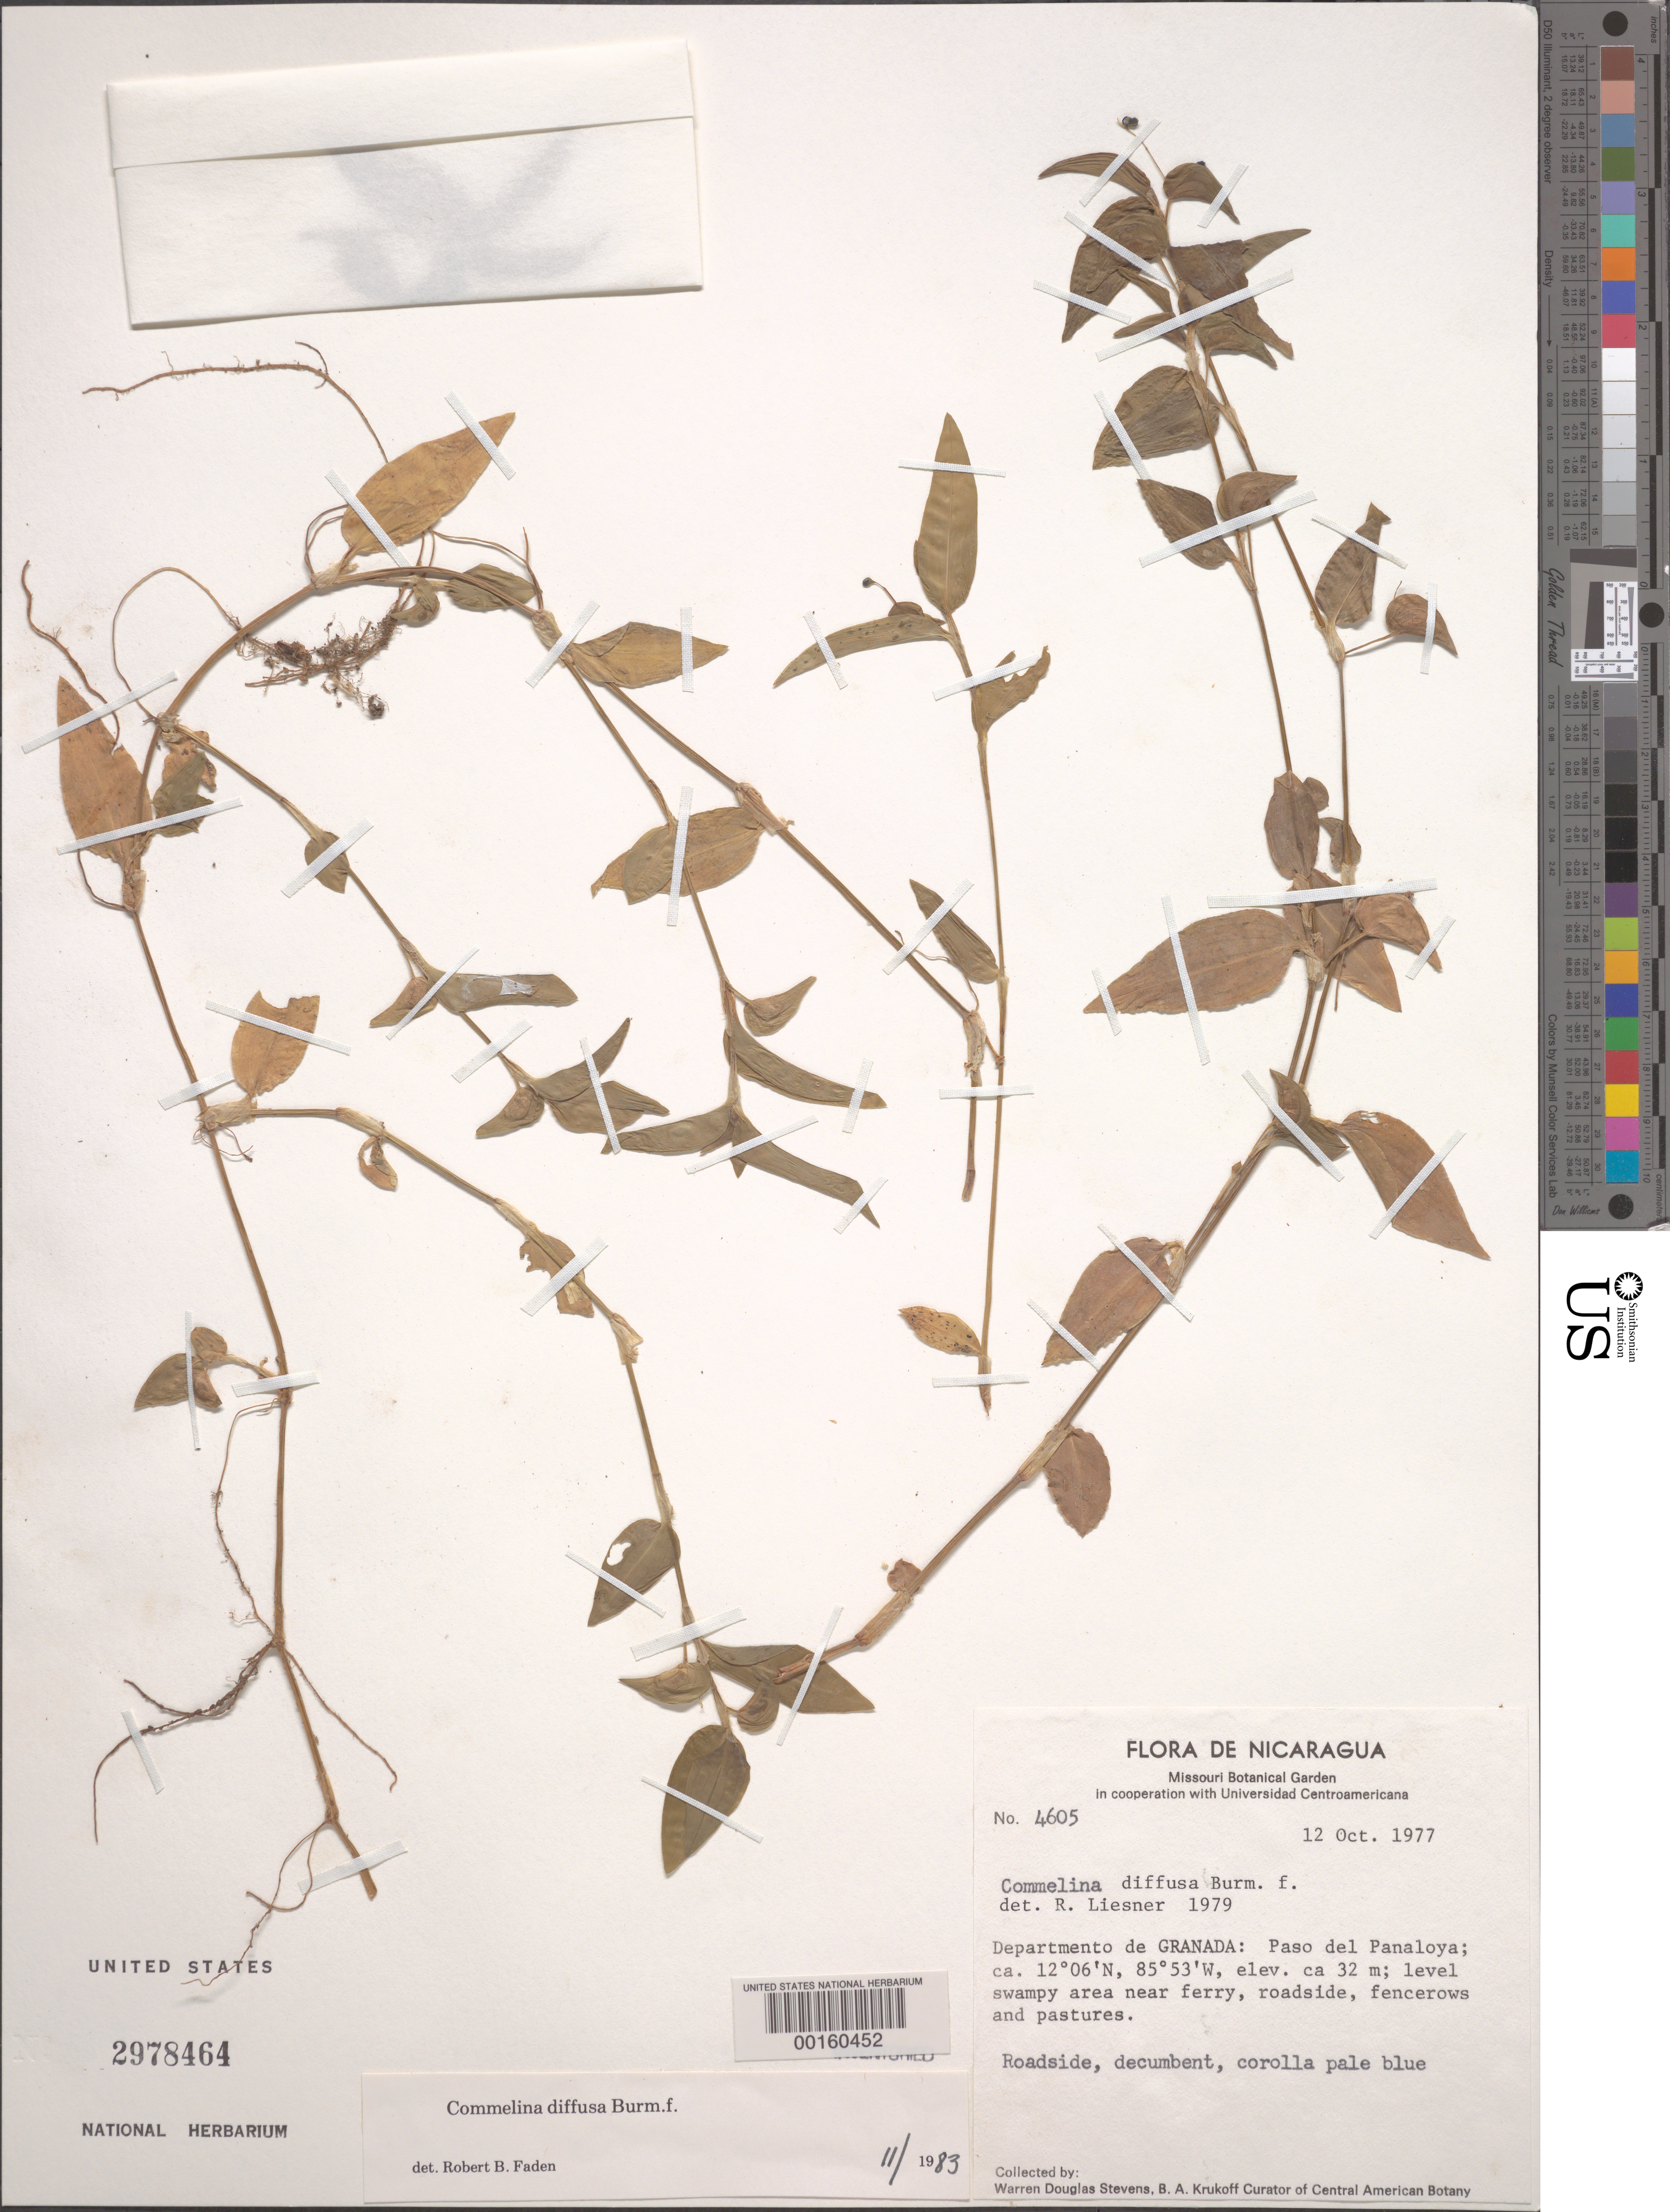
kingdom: Plantae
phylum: Tracheophyta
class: Liliopsida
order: Commelinales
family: Commelinaceae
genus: Commelina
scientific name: Commelina diffusa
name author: Burm. f.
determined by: Faden, Robert B., (US), Smithsonian Institution - National Museum of Natural History (UNITED STATES)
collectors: W. D. Stevens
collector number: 4605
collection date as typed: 12 Oct 1977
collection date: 1977-10-12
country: Nicaragua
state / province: Granada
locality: Paso del panaloya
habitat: Roadside, swampy area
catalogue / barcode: US 2978464